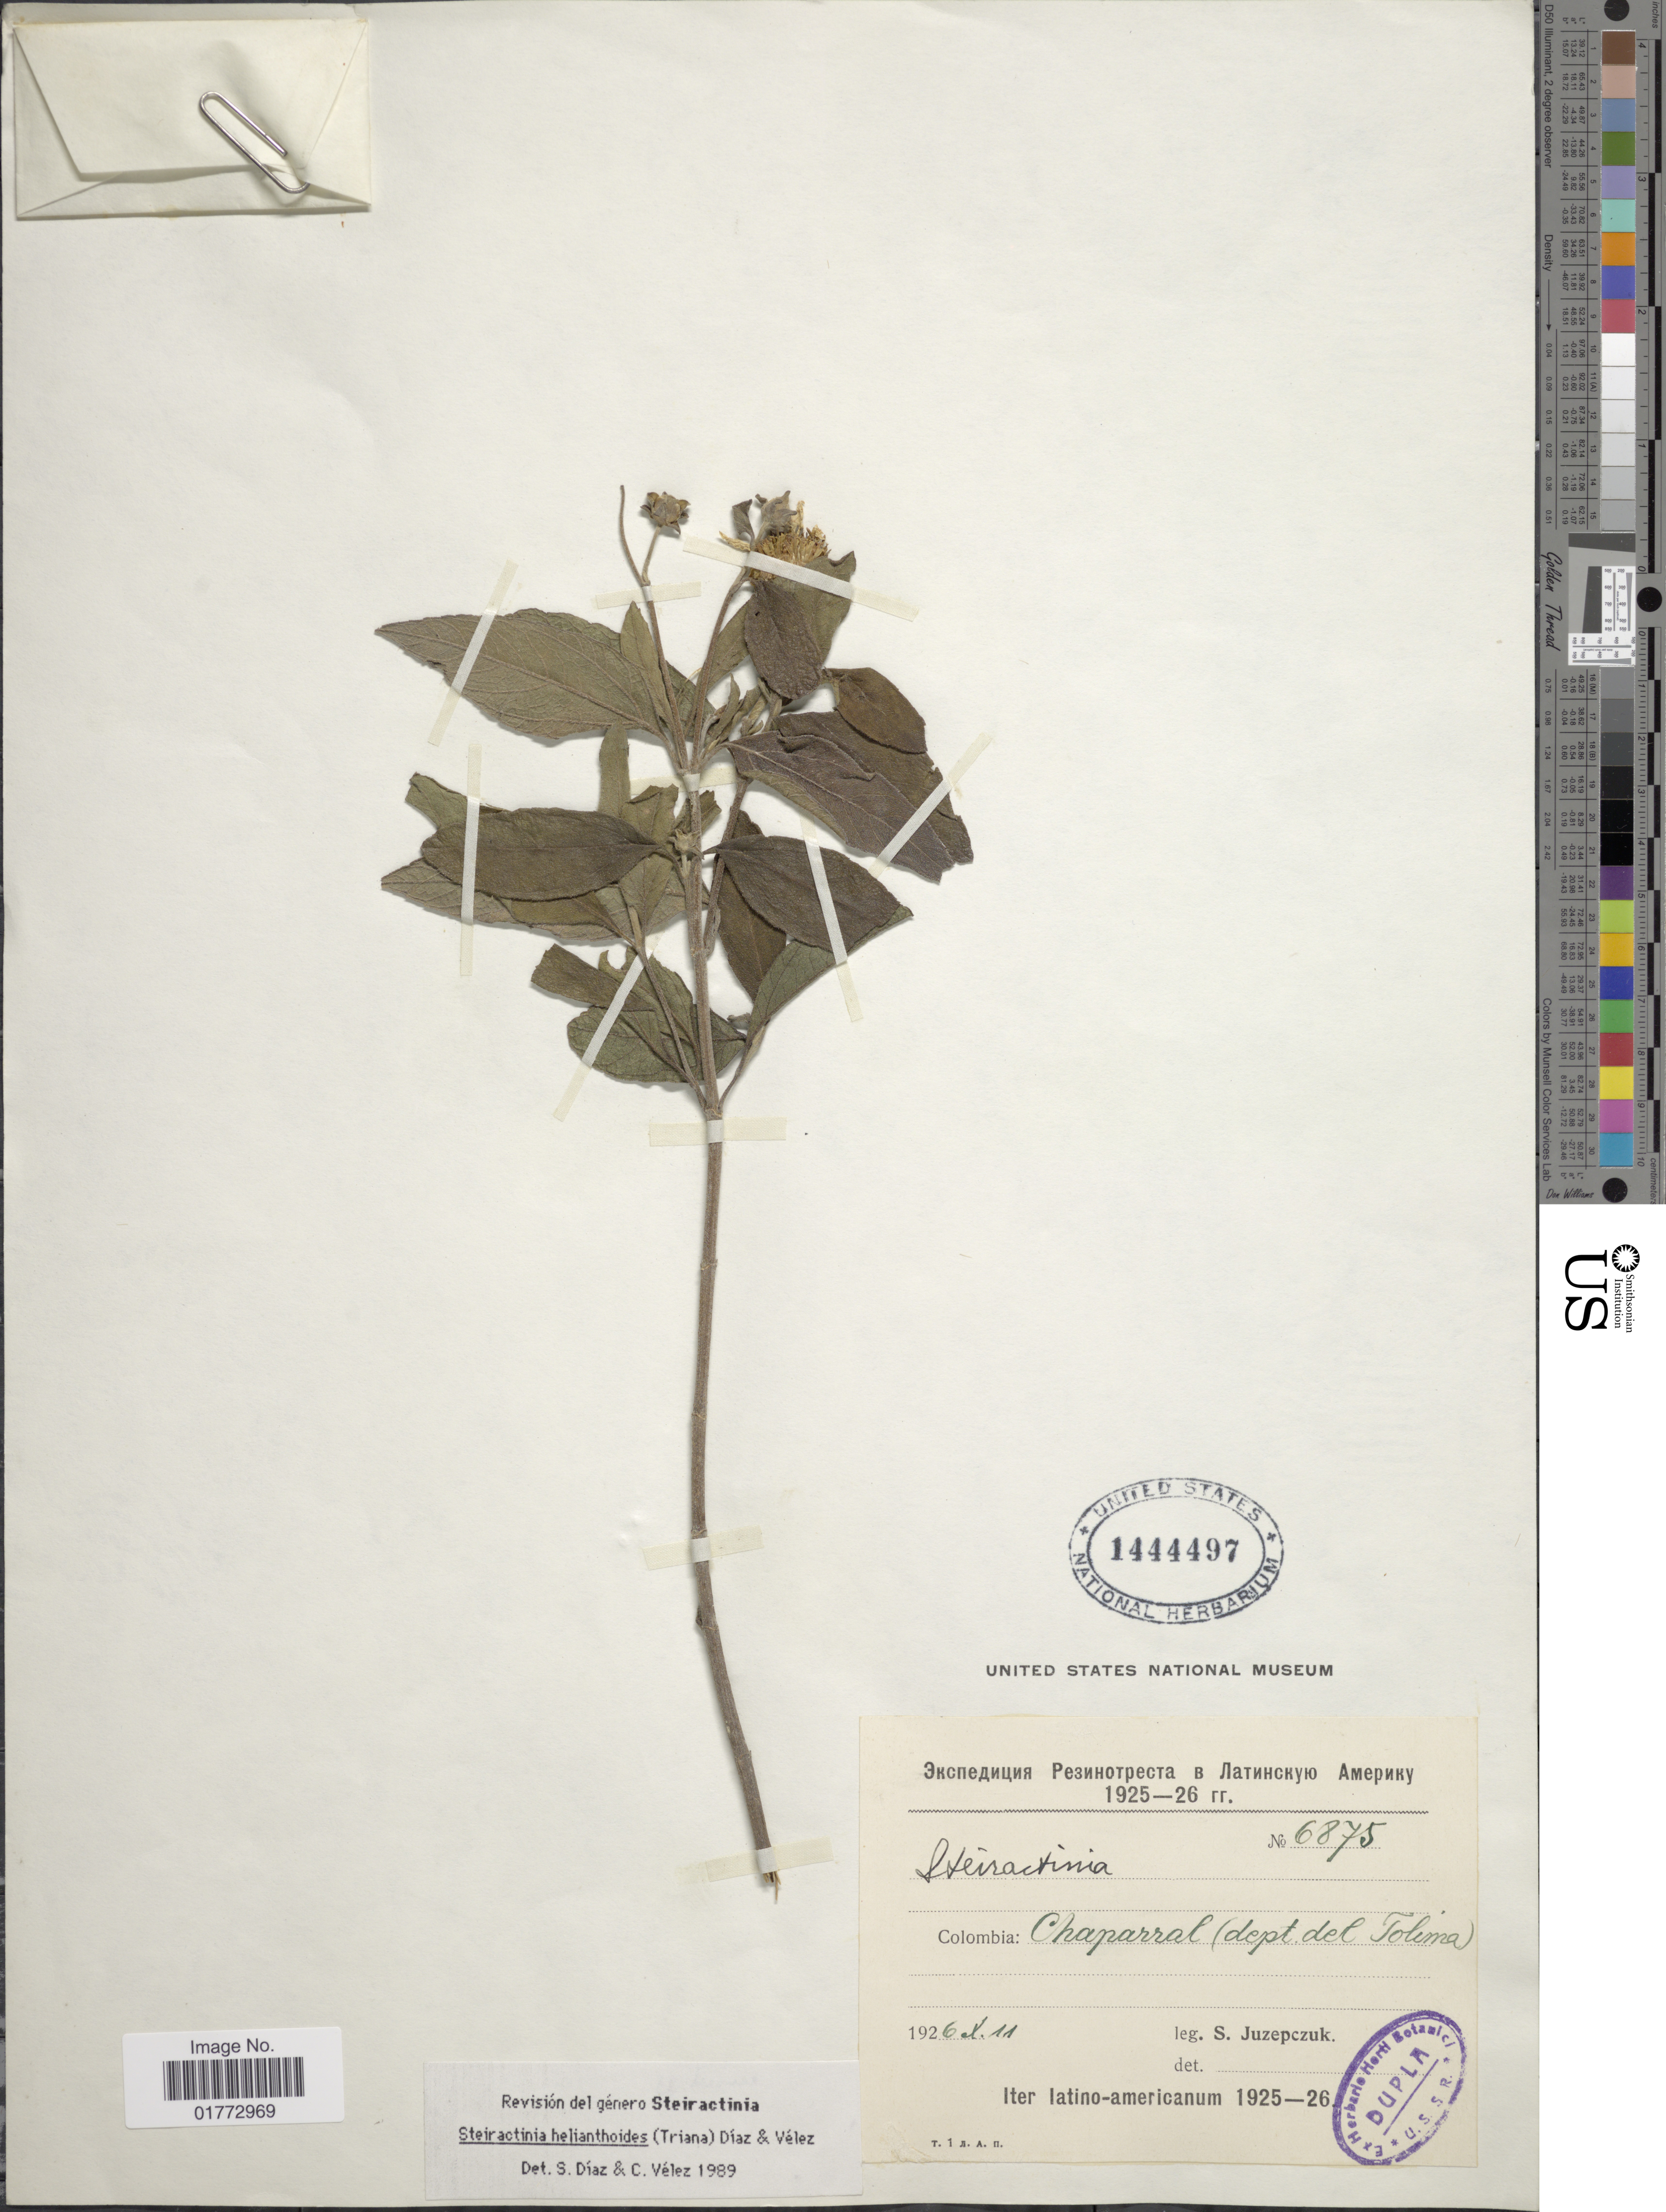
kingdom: Plantae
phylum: Tracheophyta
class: Magnoliopsida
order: Asterales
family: Asteraceae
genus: Steiractinia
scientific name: Steiractinia helianthoides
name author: (Triana) S. Díaz & Vélez-Nauer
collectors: S. V. Juzepczuk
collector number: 6875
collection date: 1926-10-11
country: Colombia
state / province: Tolima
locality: Chaparral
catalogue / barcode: US 1444497